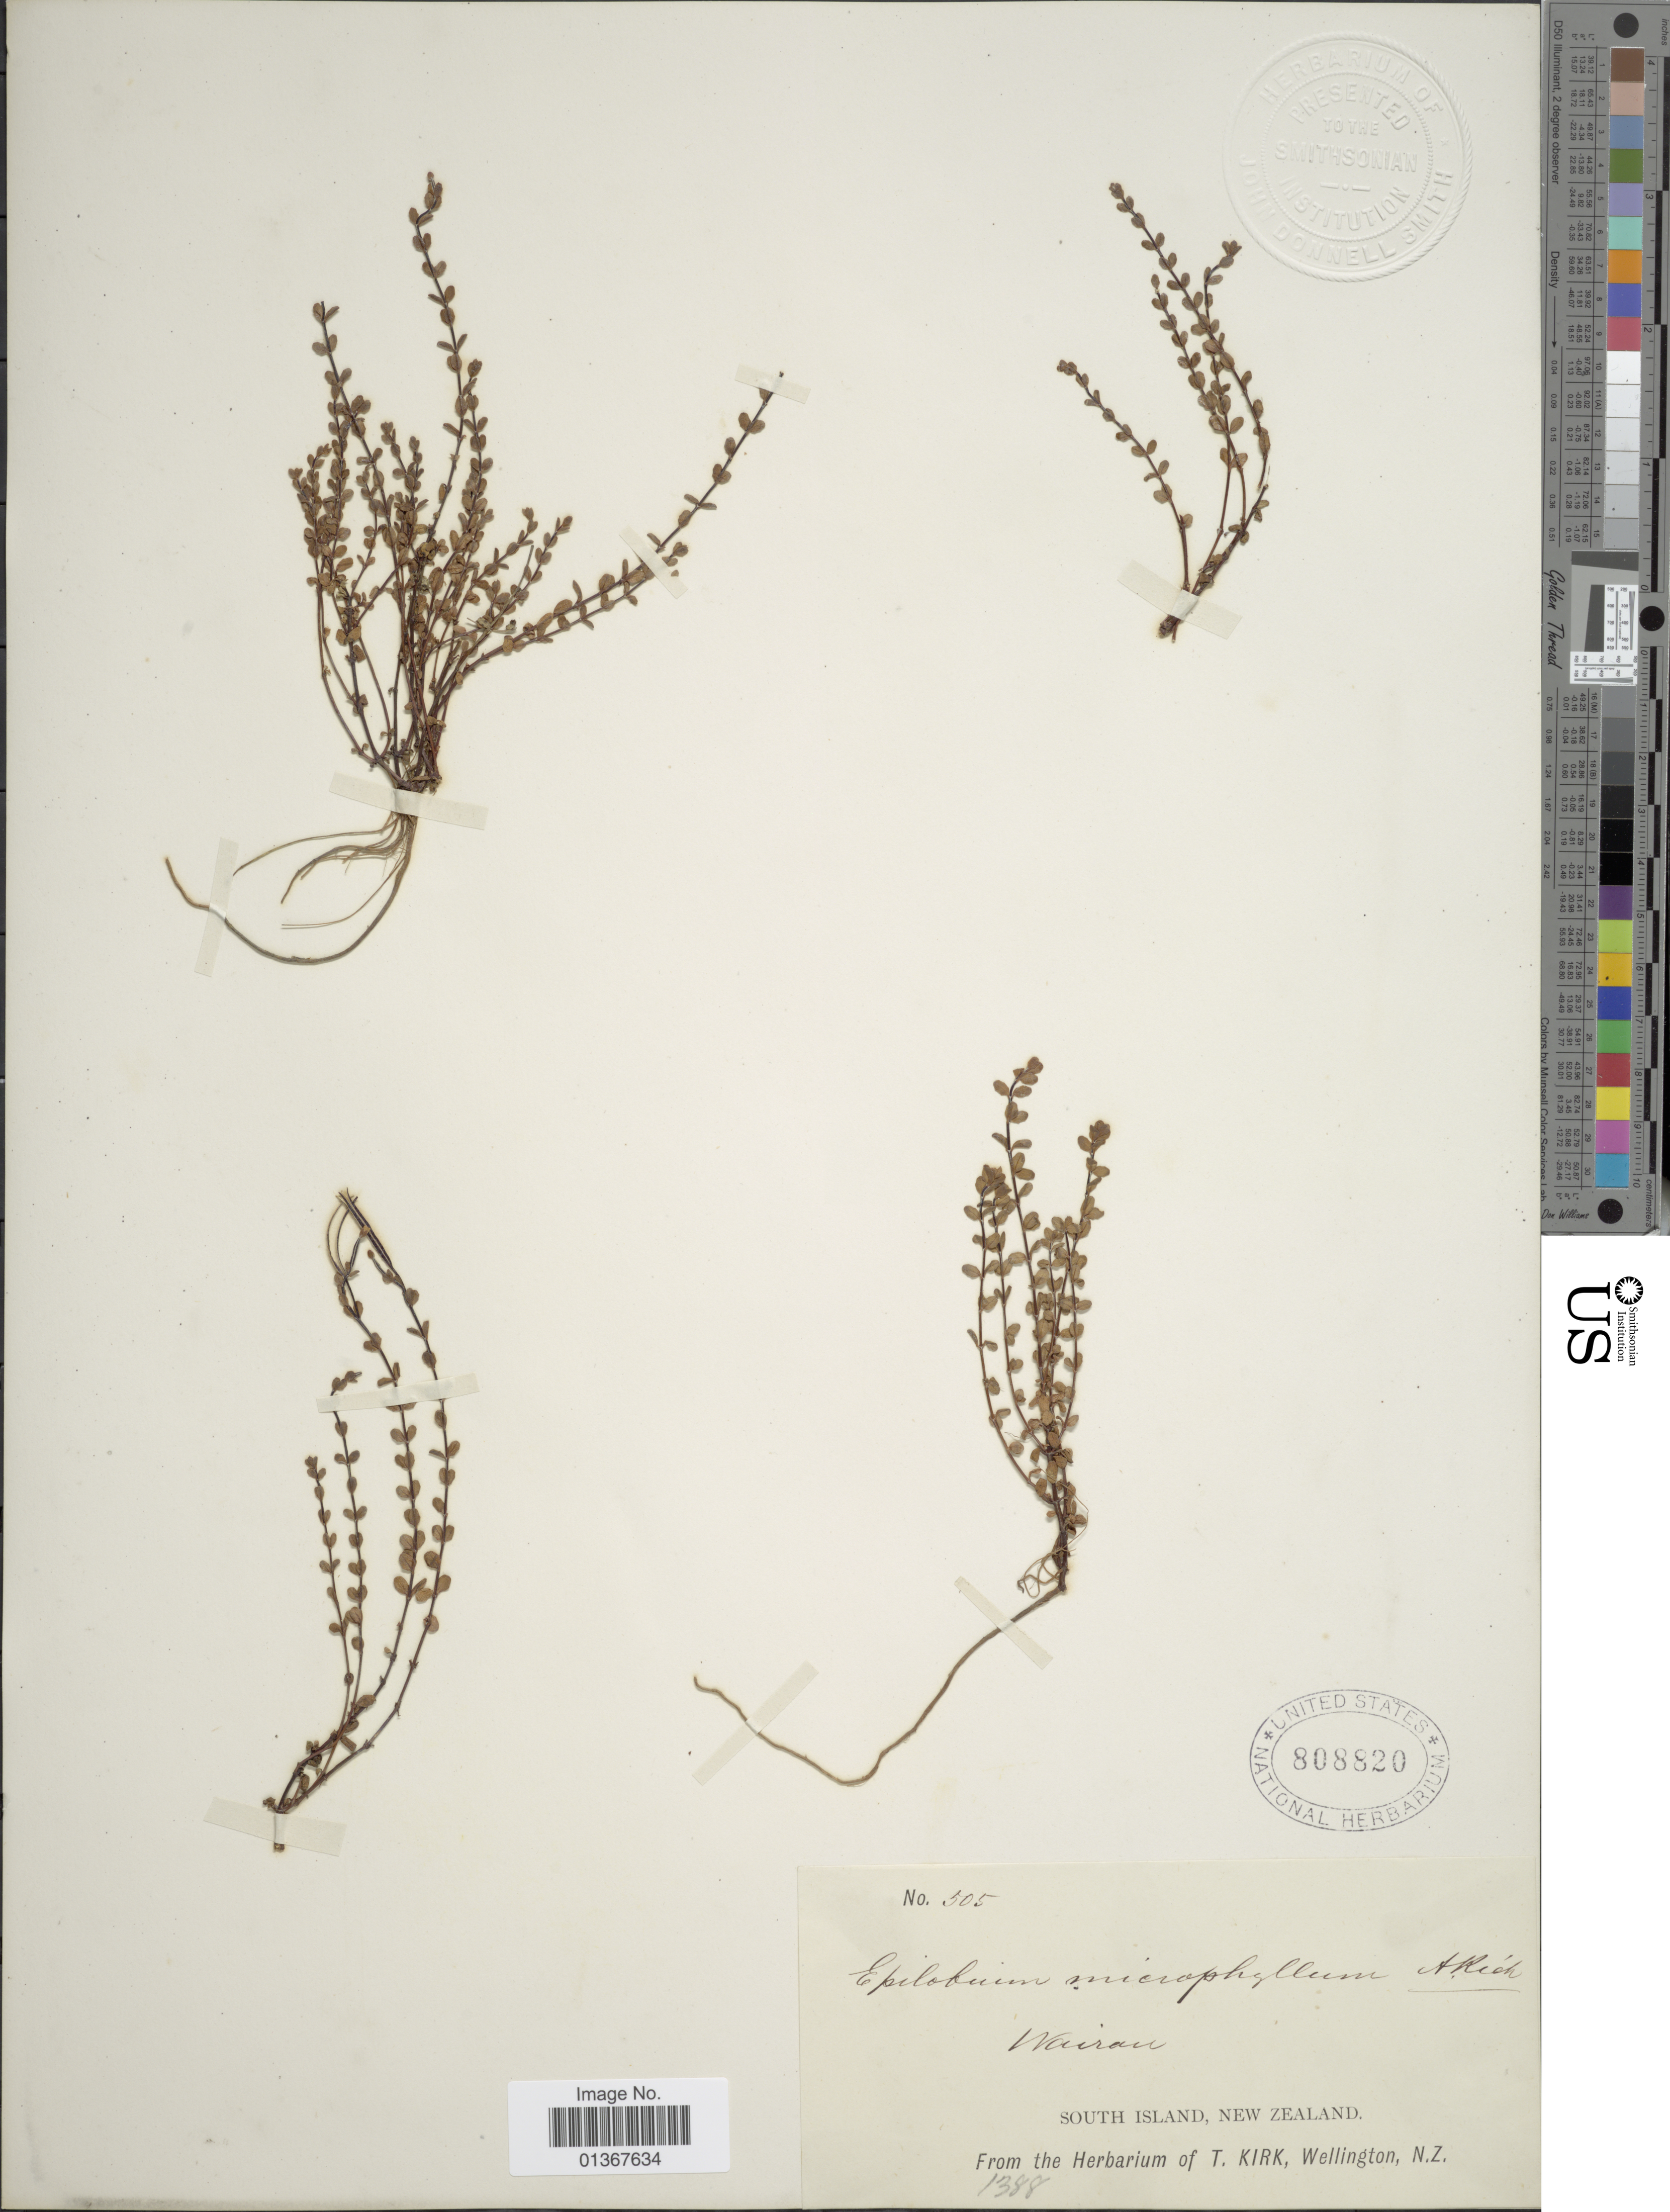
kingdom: Plantae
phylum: Tracheophyta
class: Magnoliopsida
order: Myrtales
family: Onagraceae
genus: Epilobium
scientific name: Epilobium microphyllum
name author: A. Rich.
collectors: ex herb. T. Kirk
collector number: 505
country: New Zealand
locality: Wairau. South Island.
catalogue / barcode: US 808820